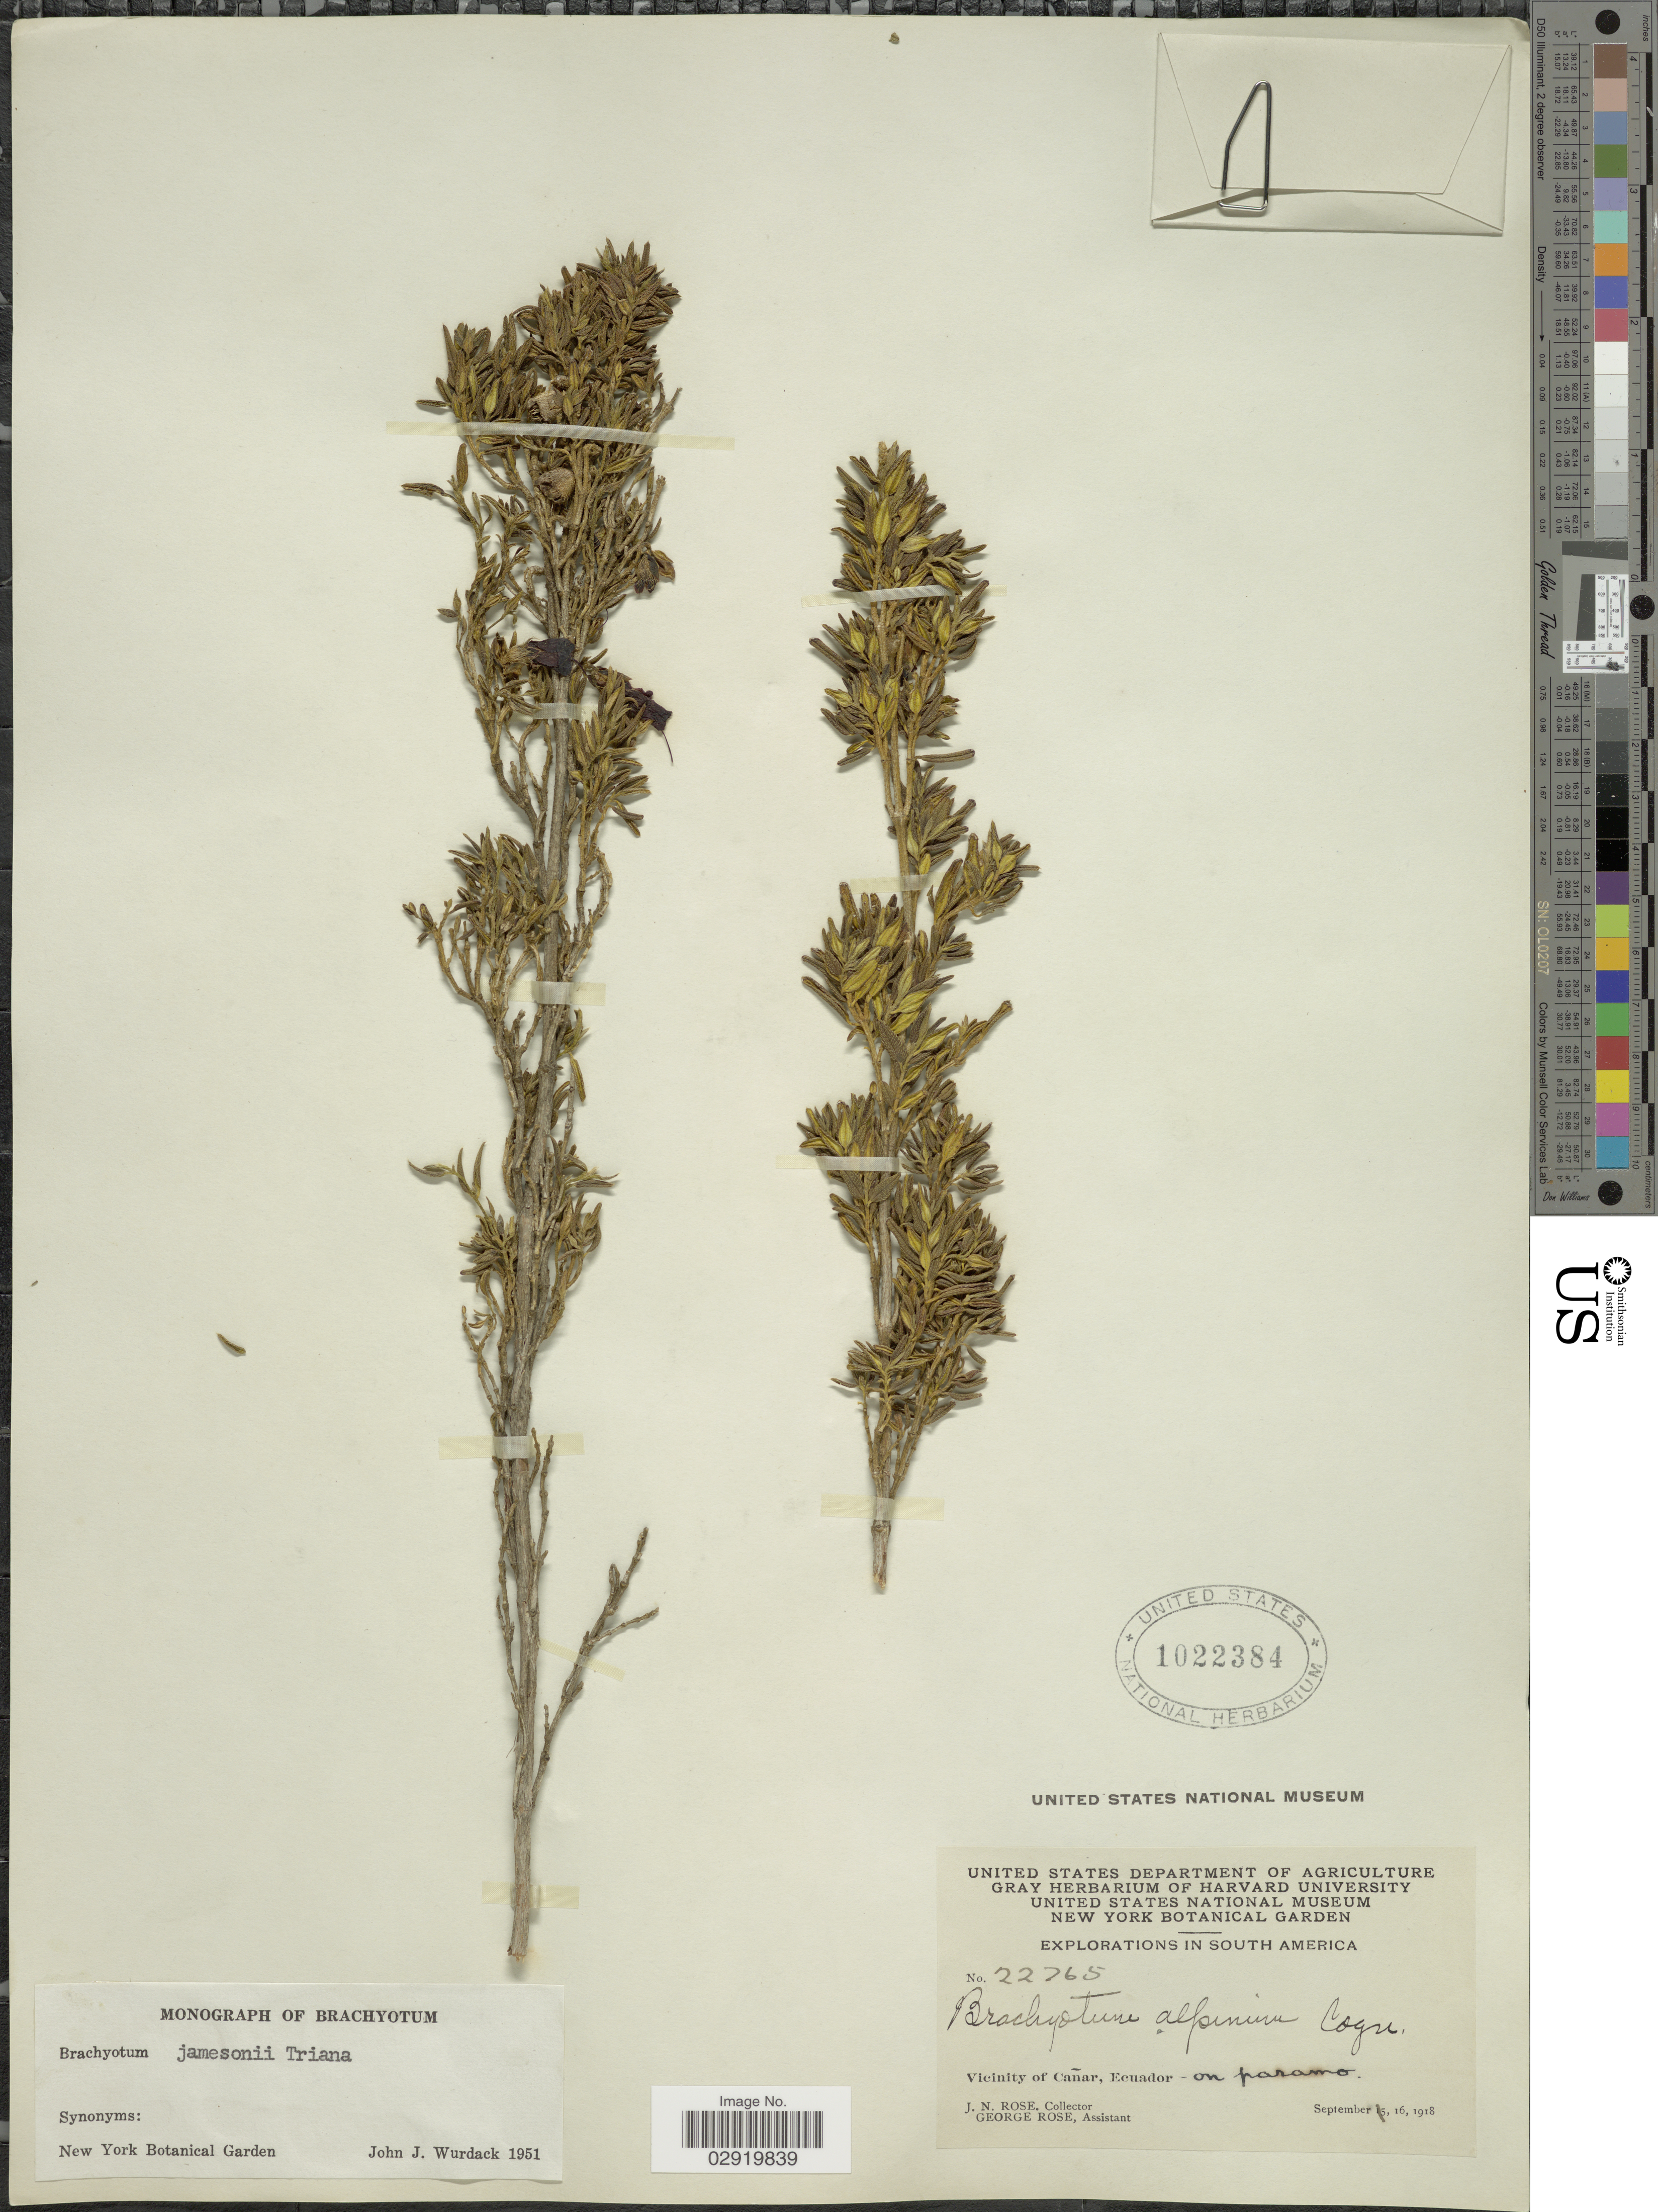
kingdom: Plantae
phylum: Tracheophyta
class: Magnoliopsida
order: Myrtales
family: Melastomataceae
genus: Brachyotum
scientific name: Brachyotum jamesonii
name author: Triana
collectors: J. N. Rose & G. Rose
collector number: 22765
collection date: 1918-09-16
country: Ecuador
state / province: Cañar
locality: Vicinity of Cañar.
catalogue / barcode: US 1022384